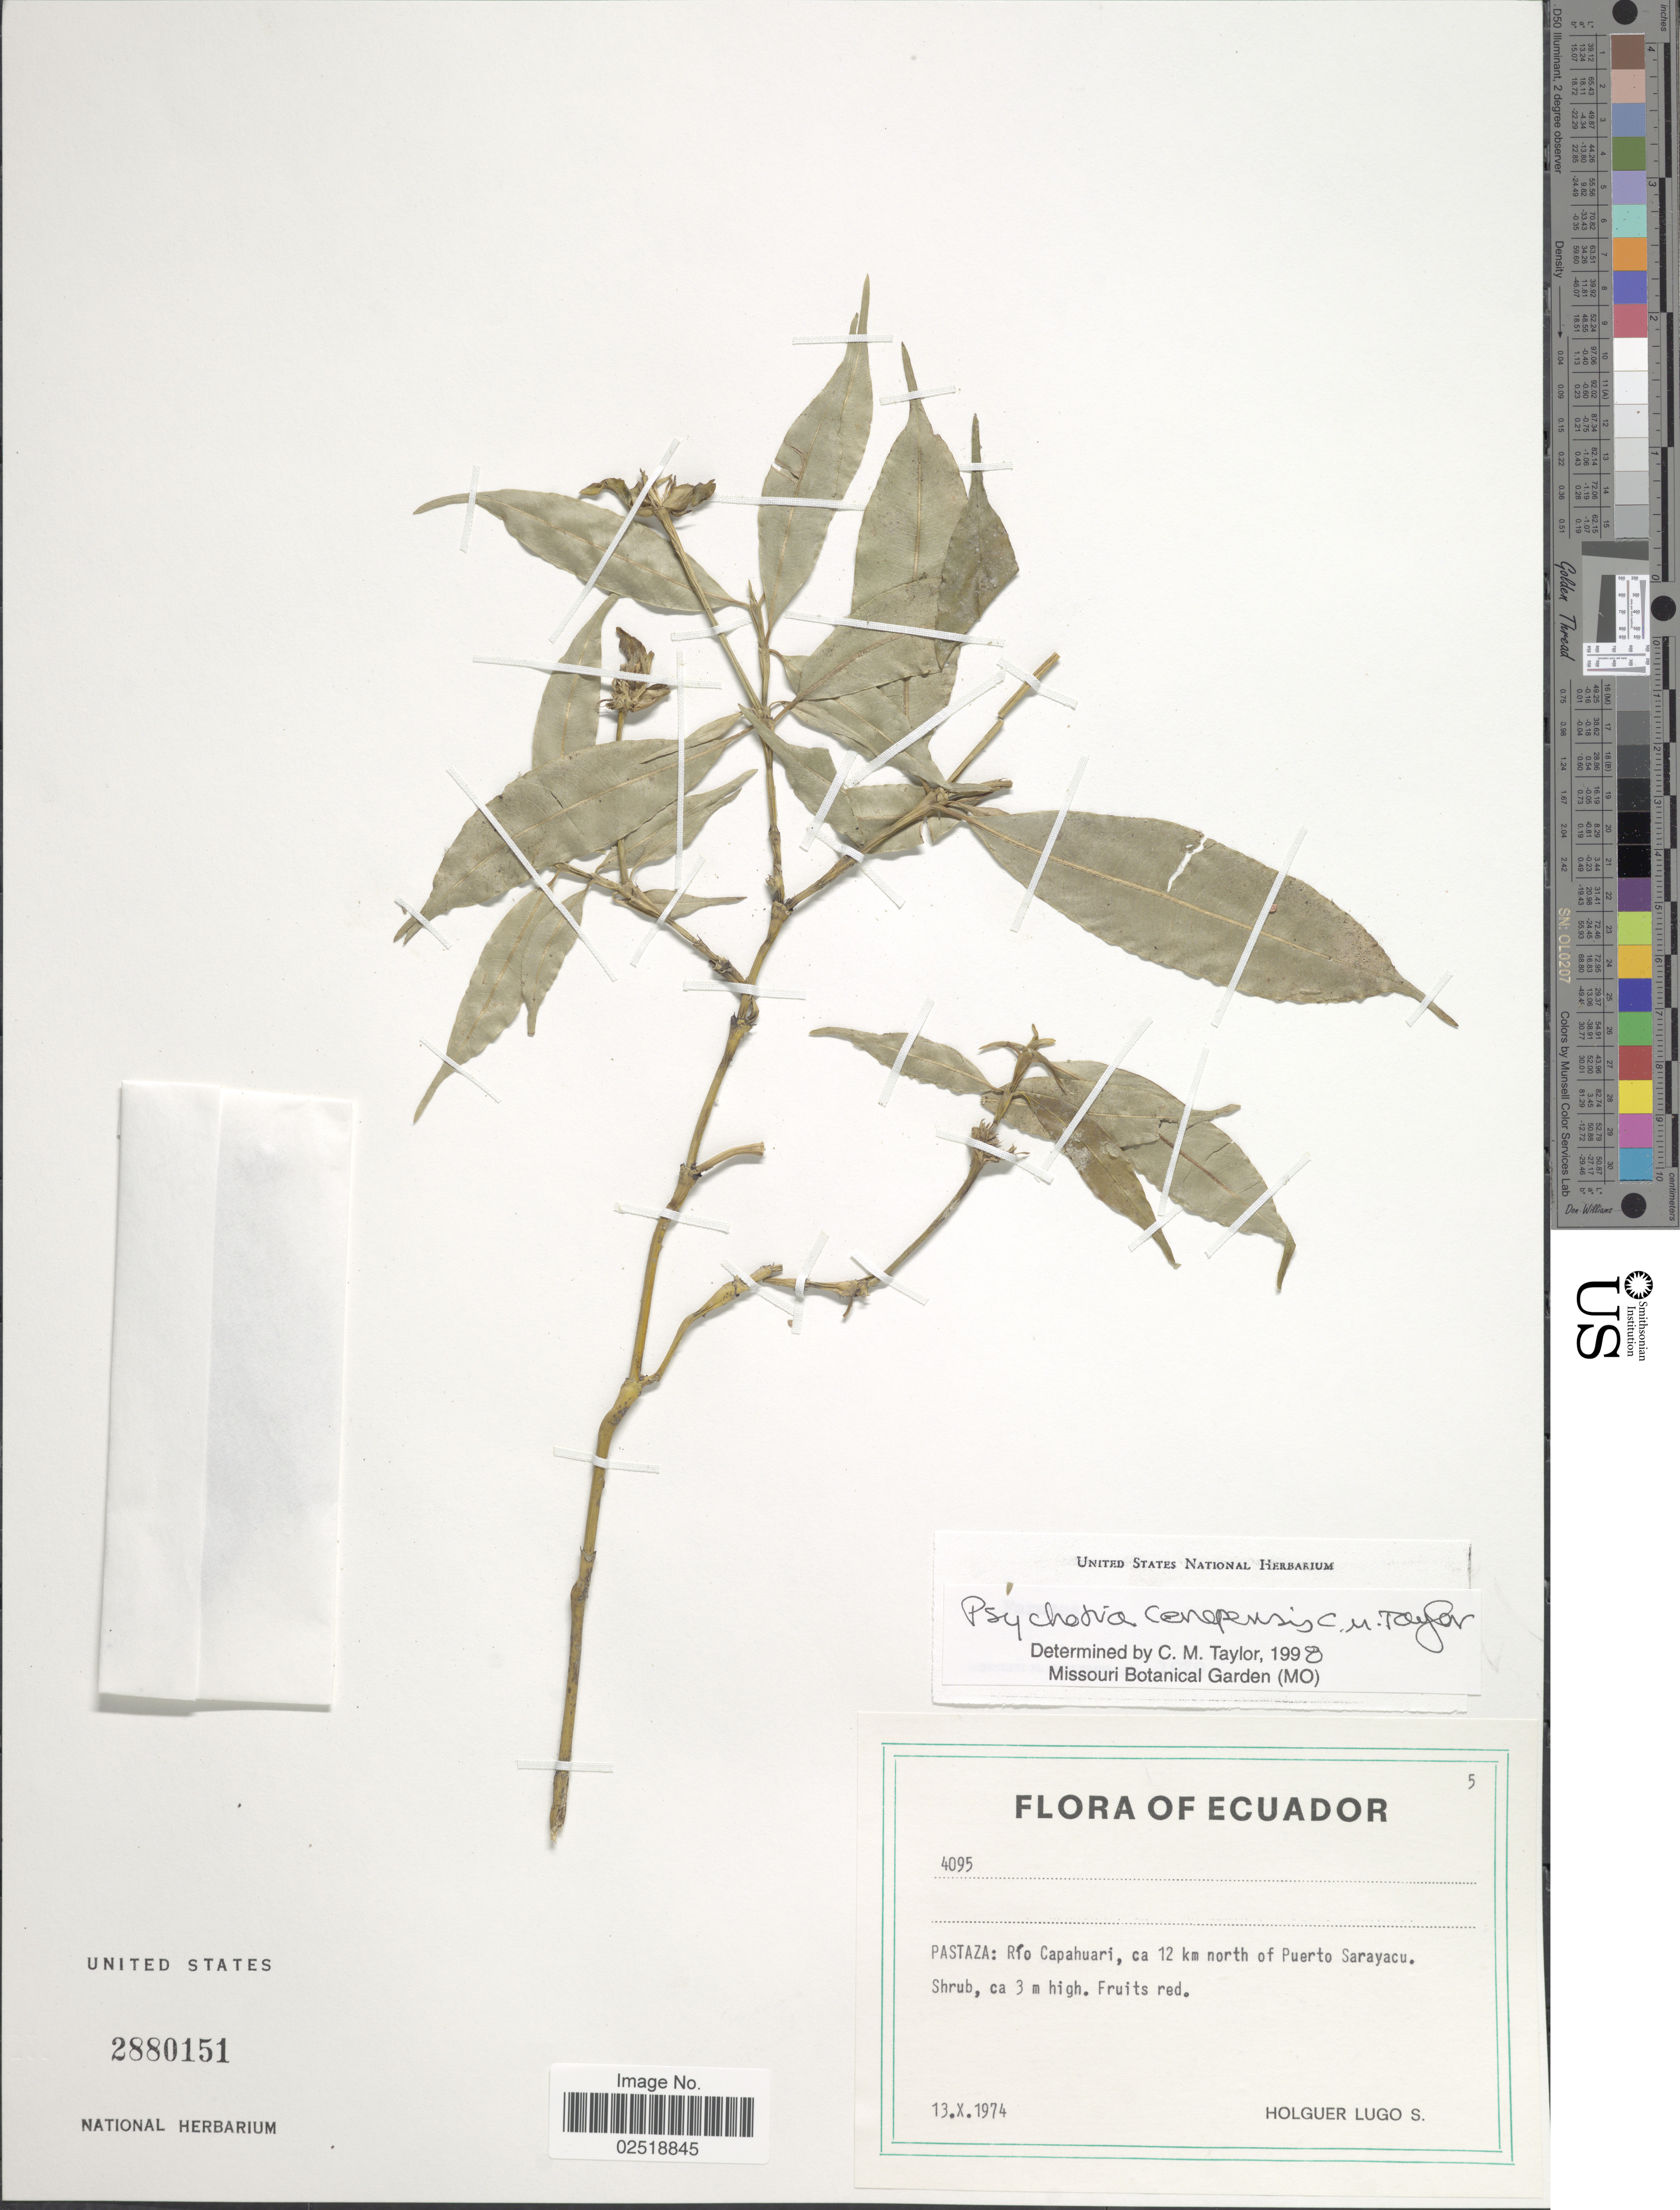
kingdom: Plantae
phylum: Tracheophyta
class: Magnoliopsida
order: Gentianales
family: Rubiaceae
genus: Psychotria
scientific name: Psychotria cenepensis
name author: C.M. Taylor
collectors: H. Lugo S.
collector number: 4095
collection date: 1974-10-13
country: Ecuador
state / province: Pastaza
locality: Río Capahuari, ca 12 km north of Puerto Sarayacu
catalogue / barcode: US 2880151